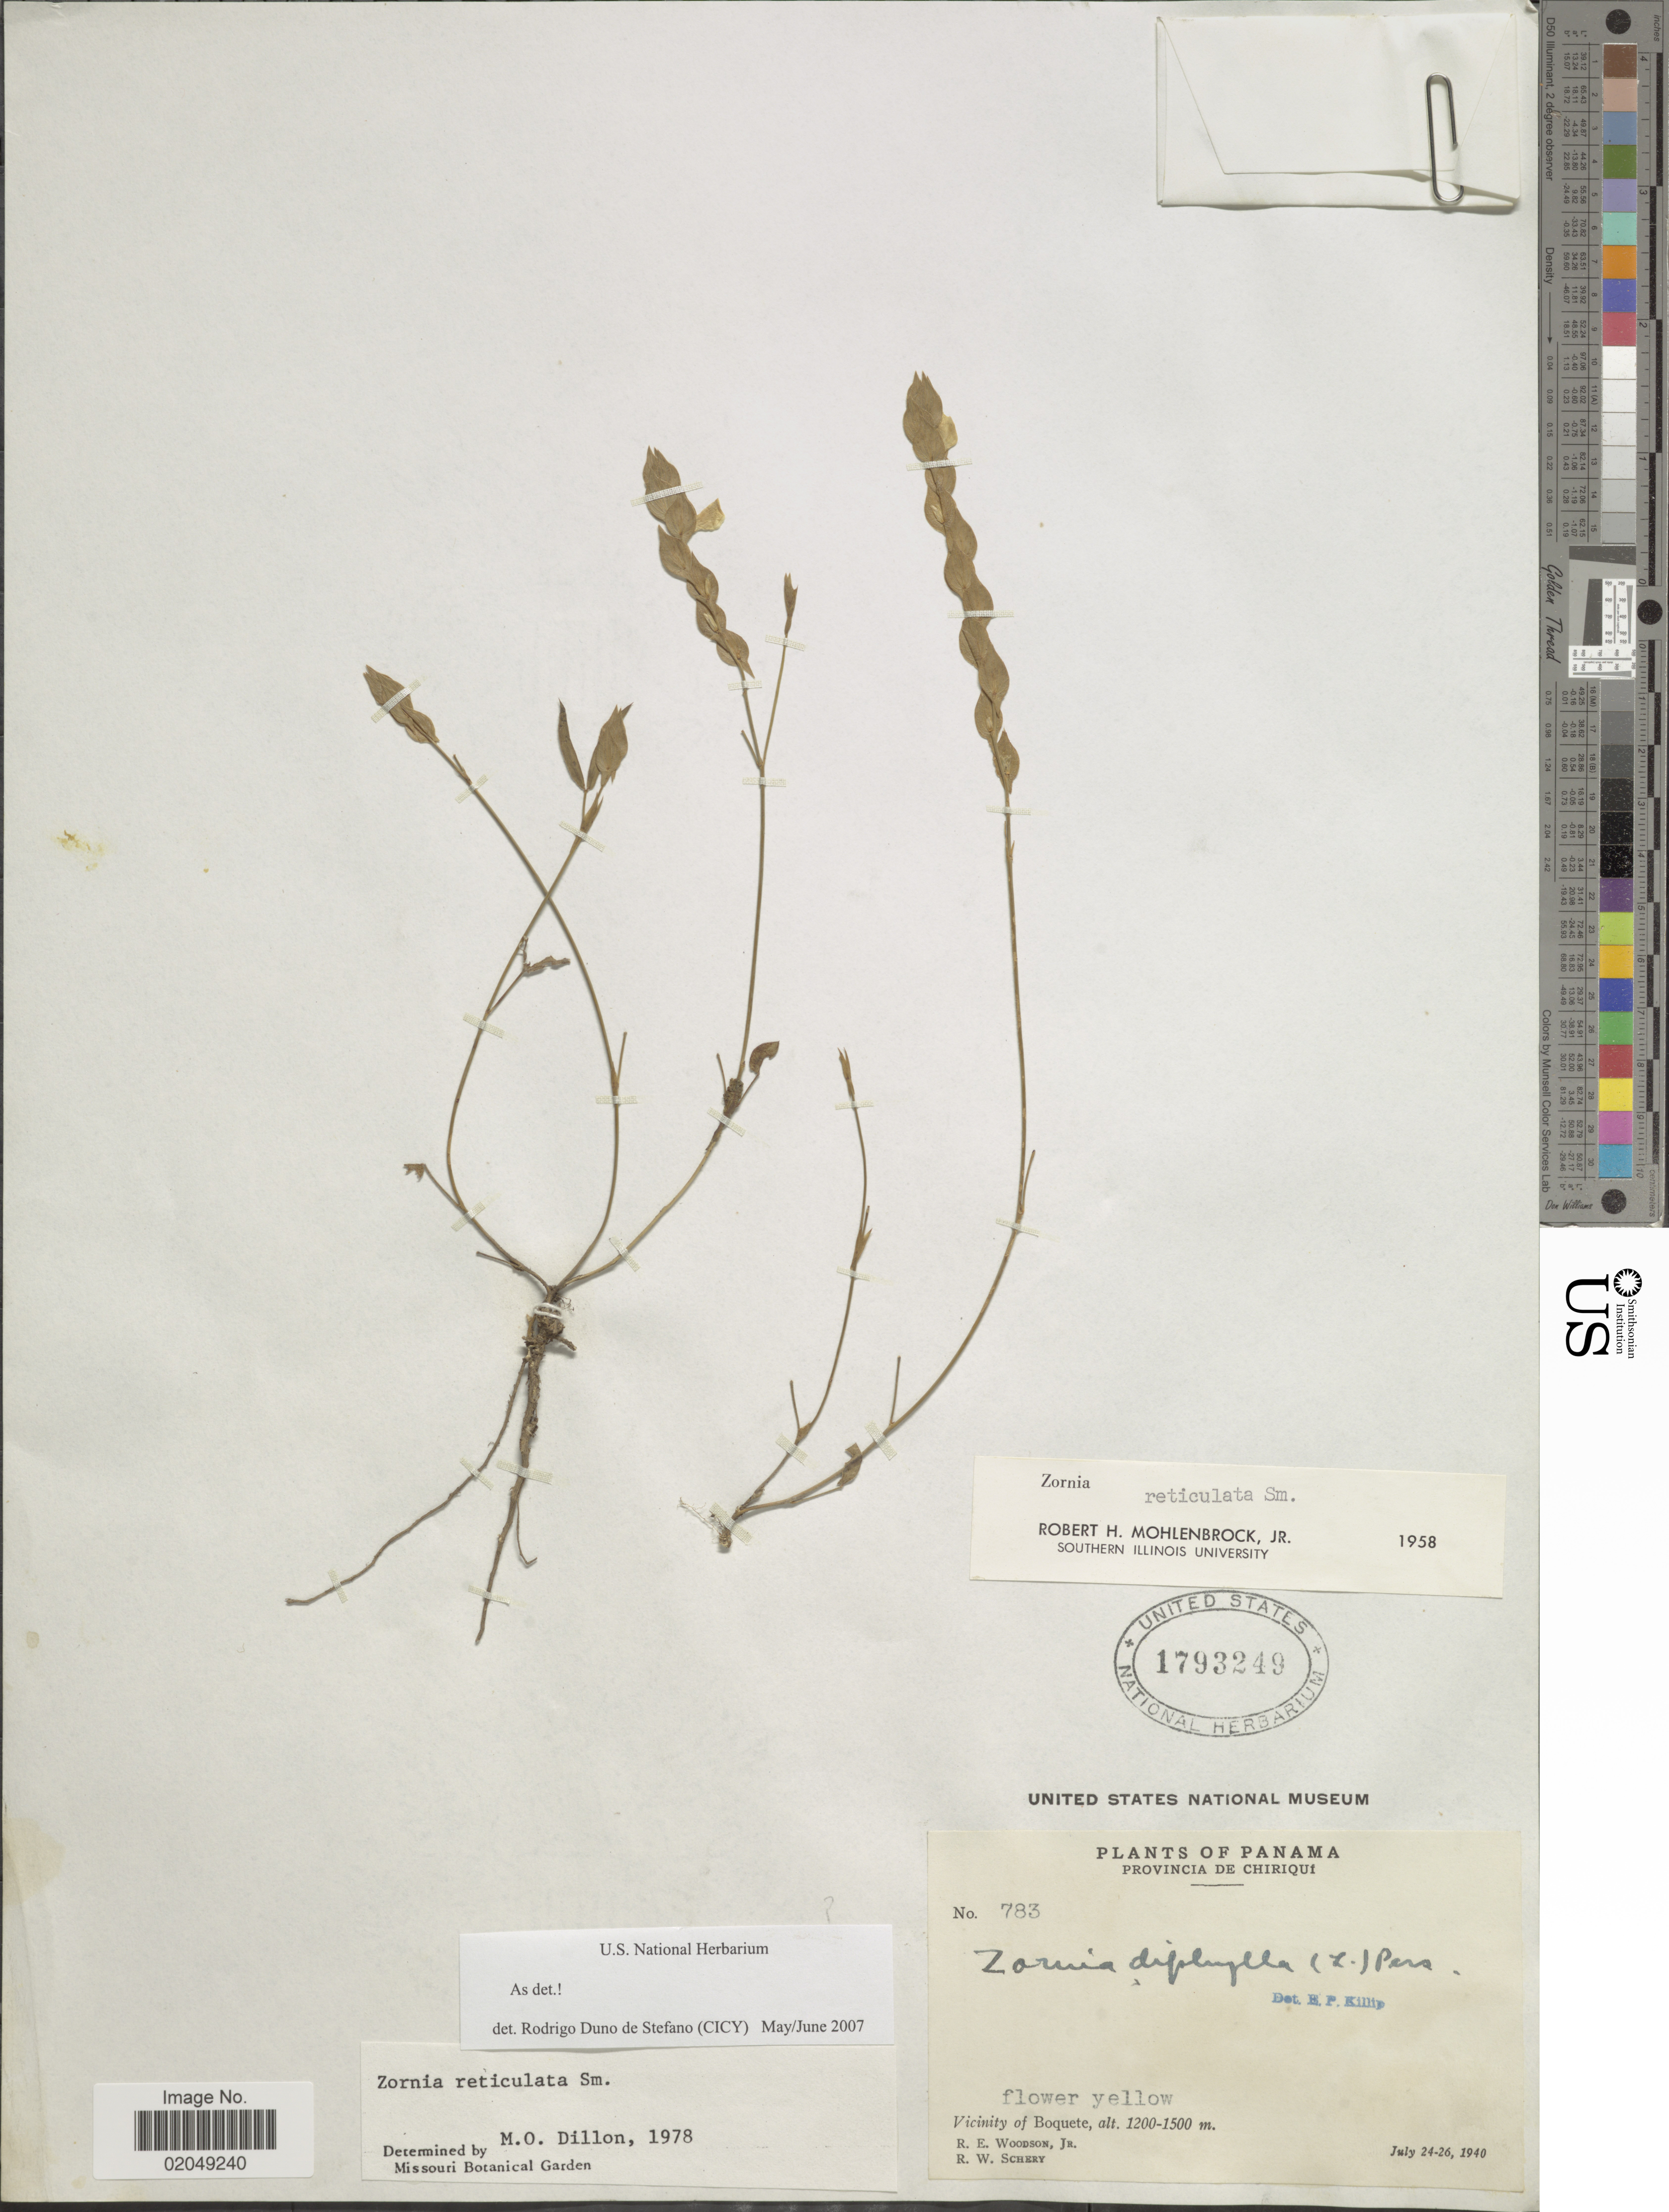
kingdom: Plantae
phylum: Tracheophyta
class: Magnoliopsida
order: Fabales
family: Fabaceae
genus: Zornia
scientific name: Zornia reticulata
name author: Sm.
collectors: R. E. Woodson & R. W. Schery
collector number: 783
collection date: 1940-07-24/1940-07-26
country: Panama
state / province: Chiriqui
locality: Vicinity of Boquete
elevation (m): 1200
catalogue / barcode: US 1793249